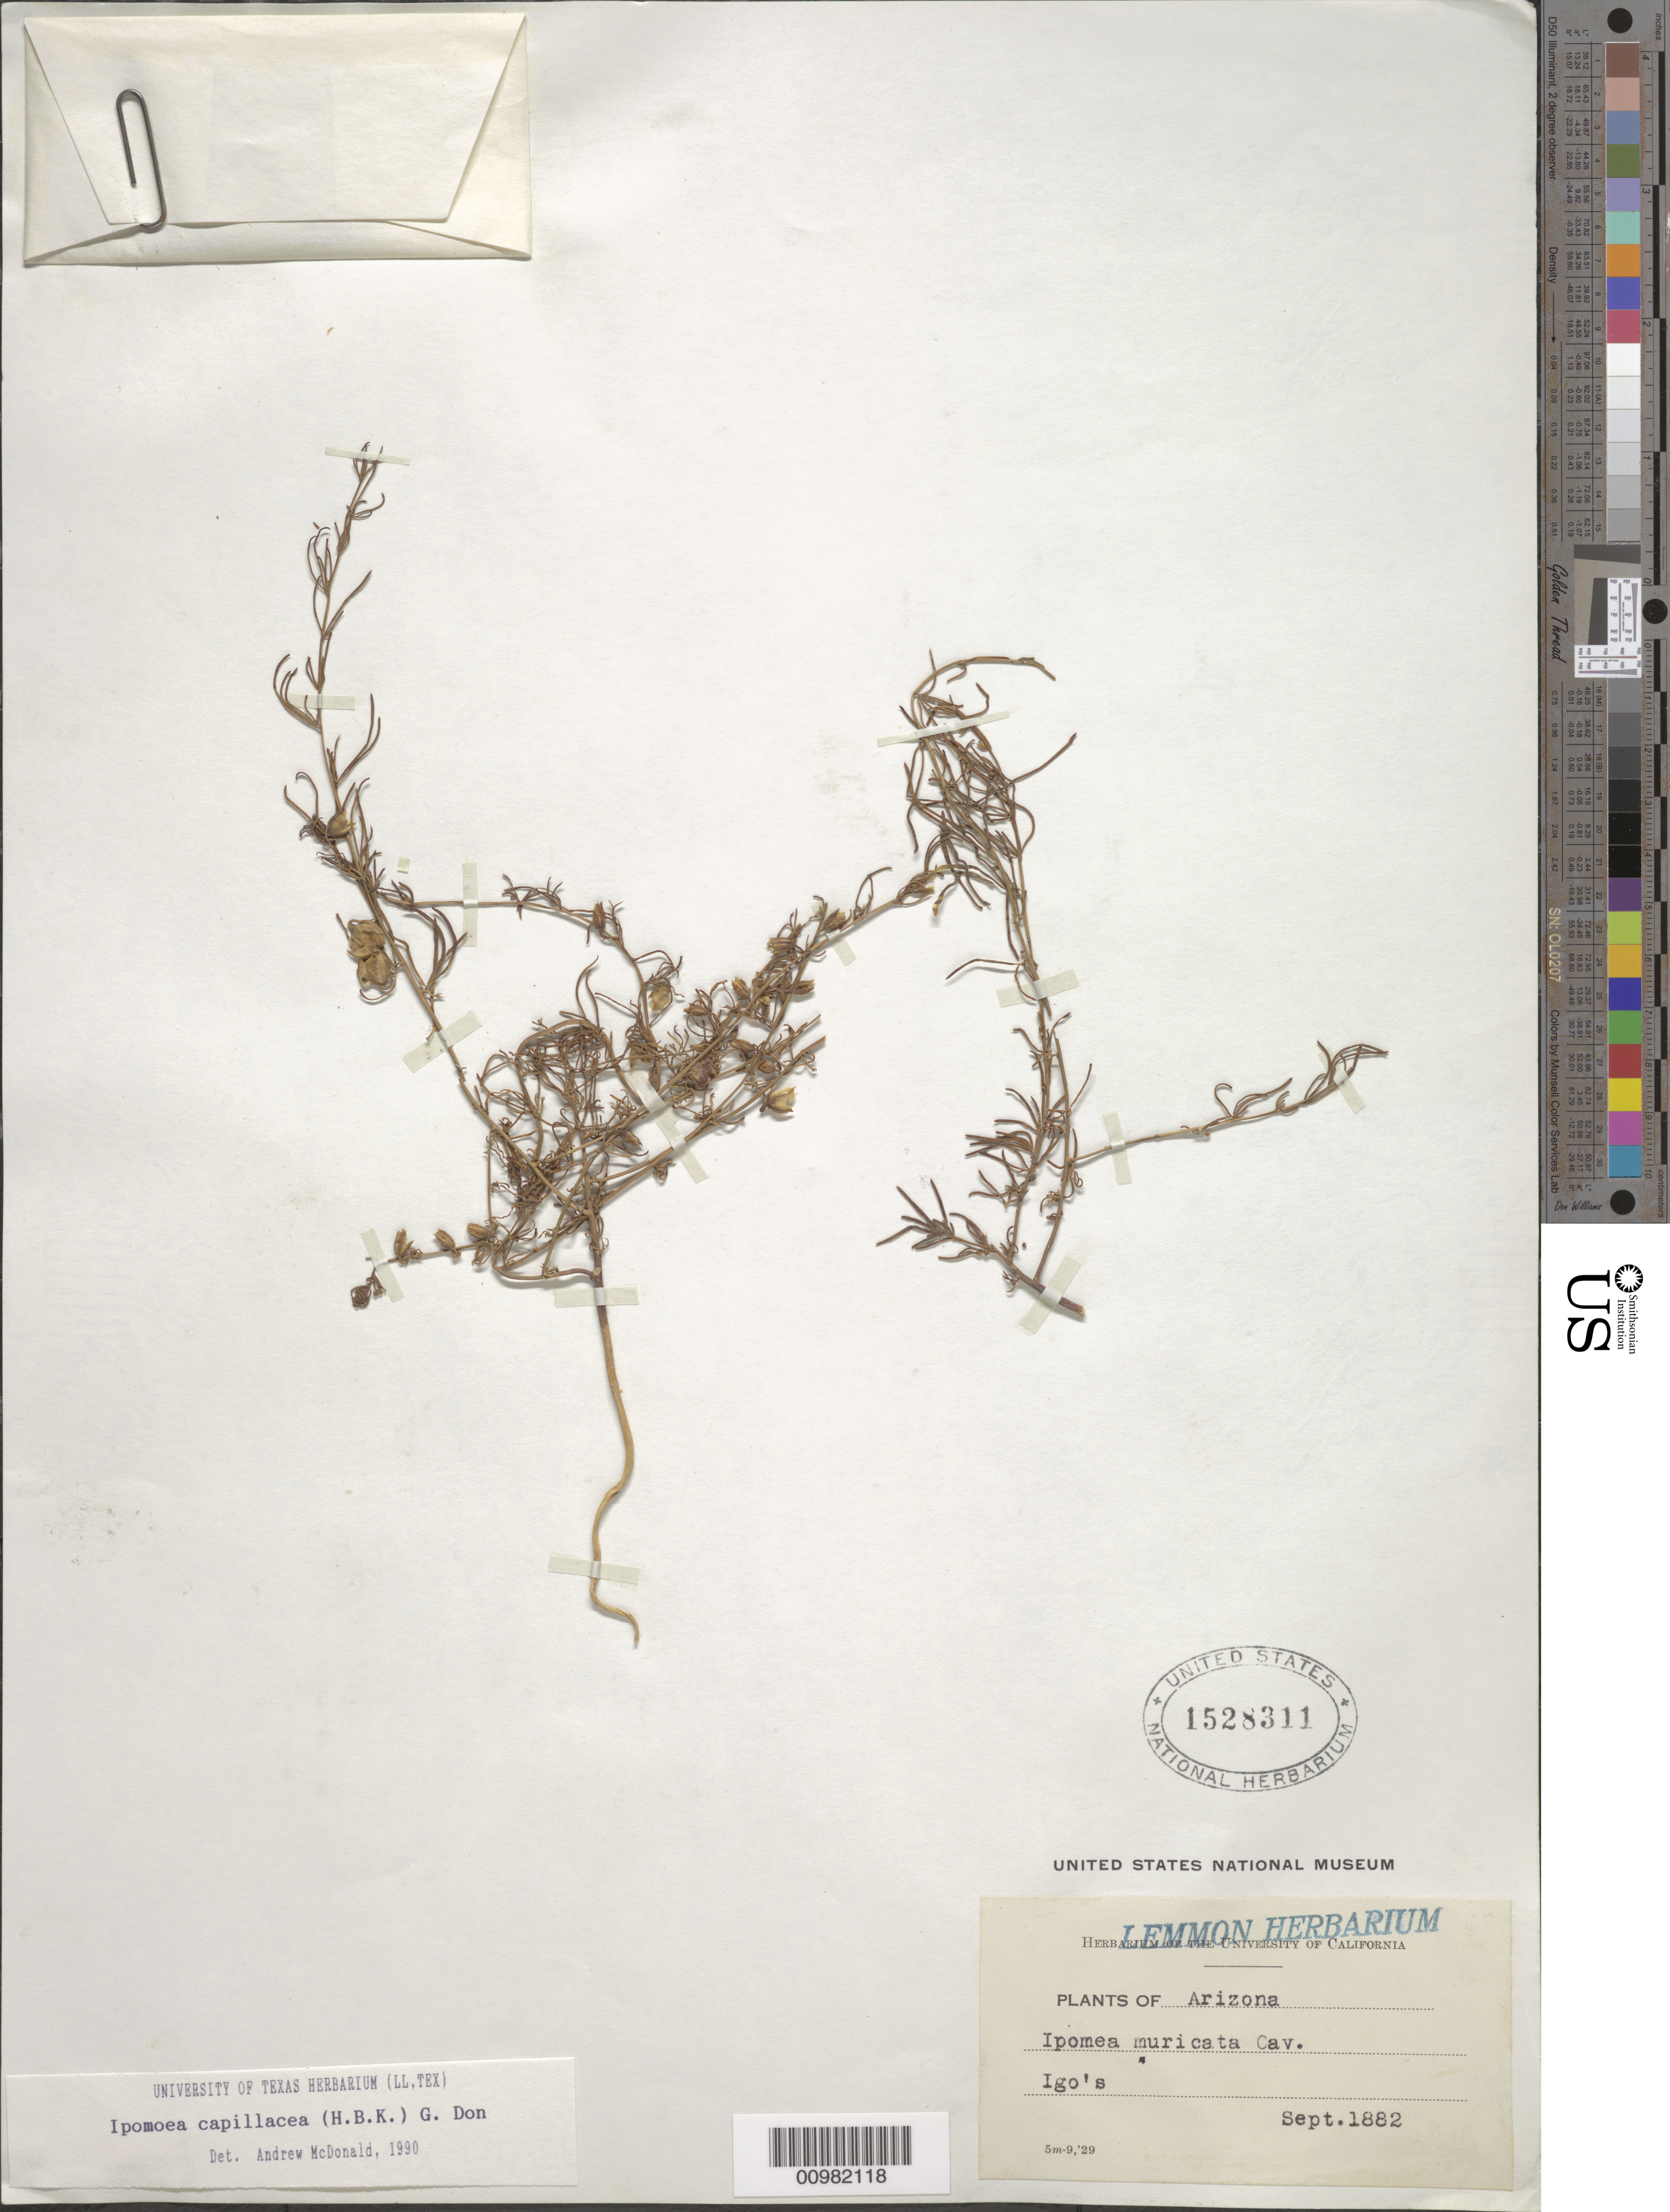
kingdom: Plantae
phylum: Tracheophyta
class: Magnoliopsida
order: Solanales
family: Convolvulaceae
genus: Ipomoea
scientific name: Ipomoea capillacea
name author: (Kunth) G. Don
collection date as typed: Sep 1882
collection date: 1882-09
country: United States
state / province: Arizona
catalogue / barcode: US 1528311